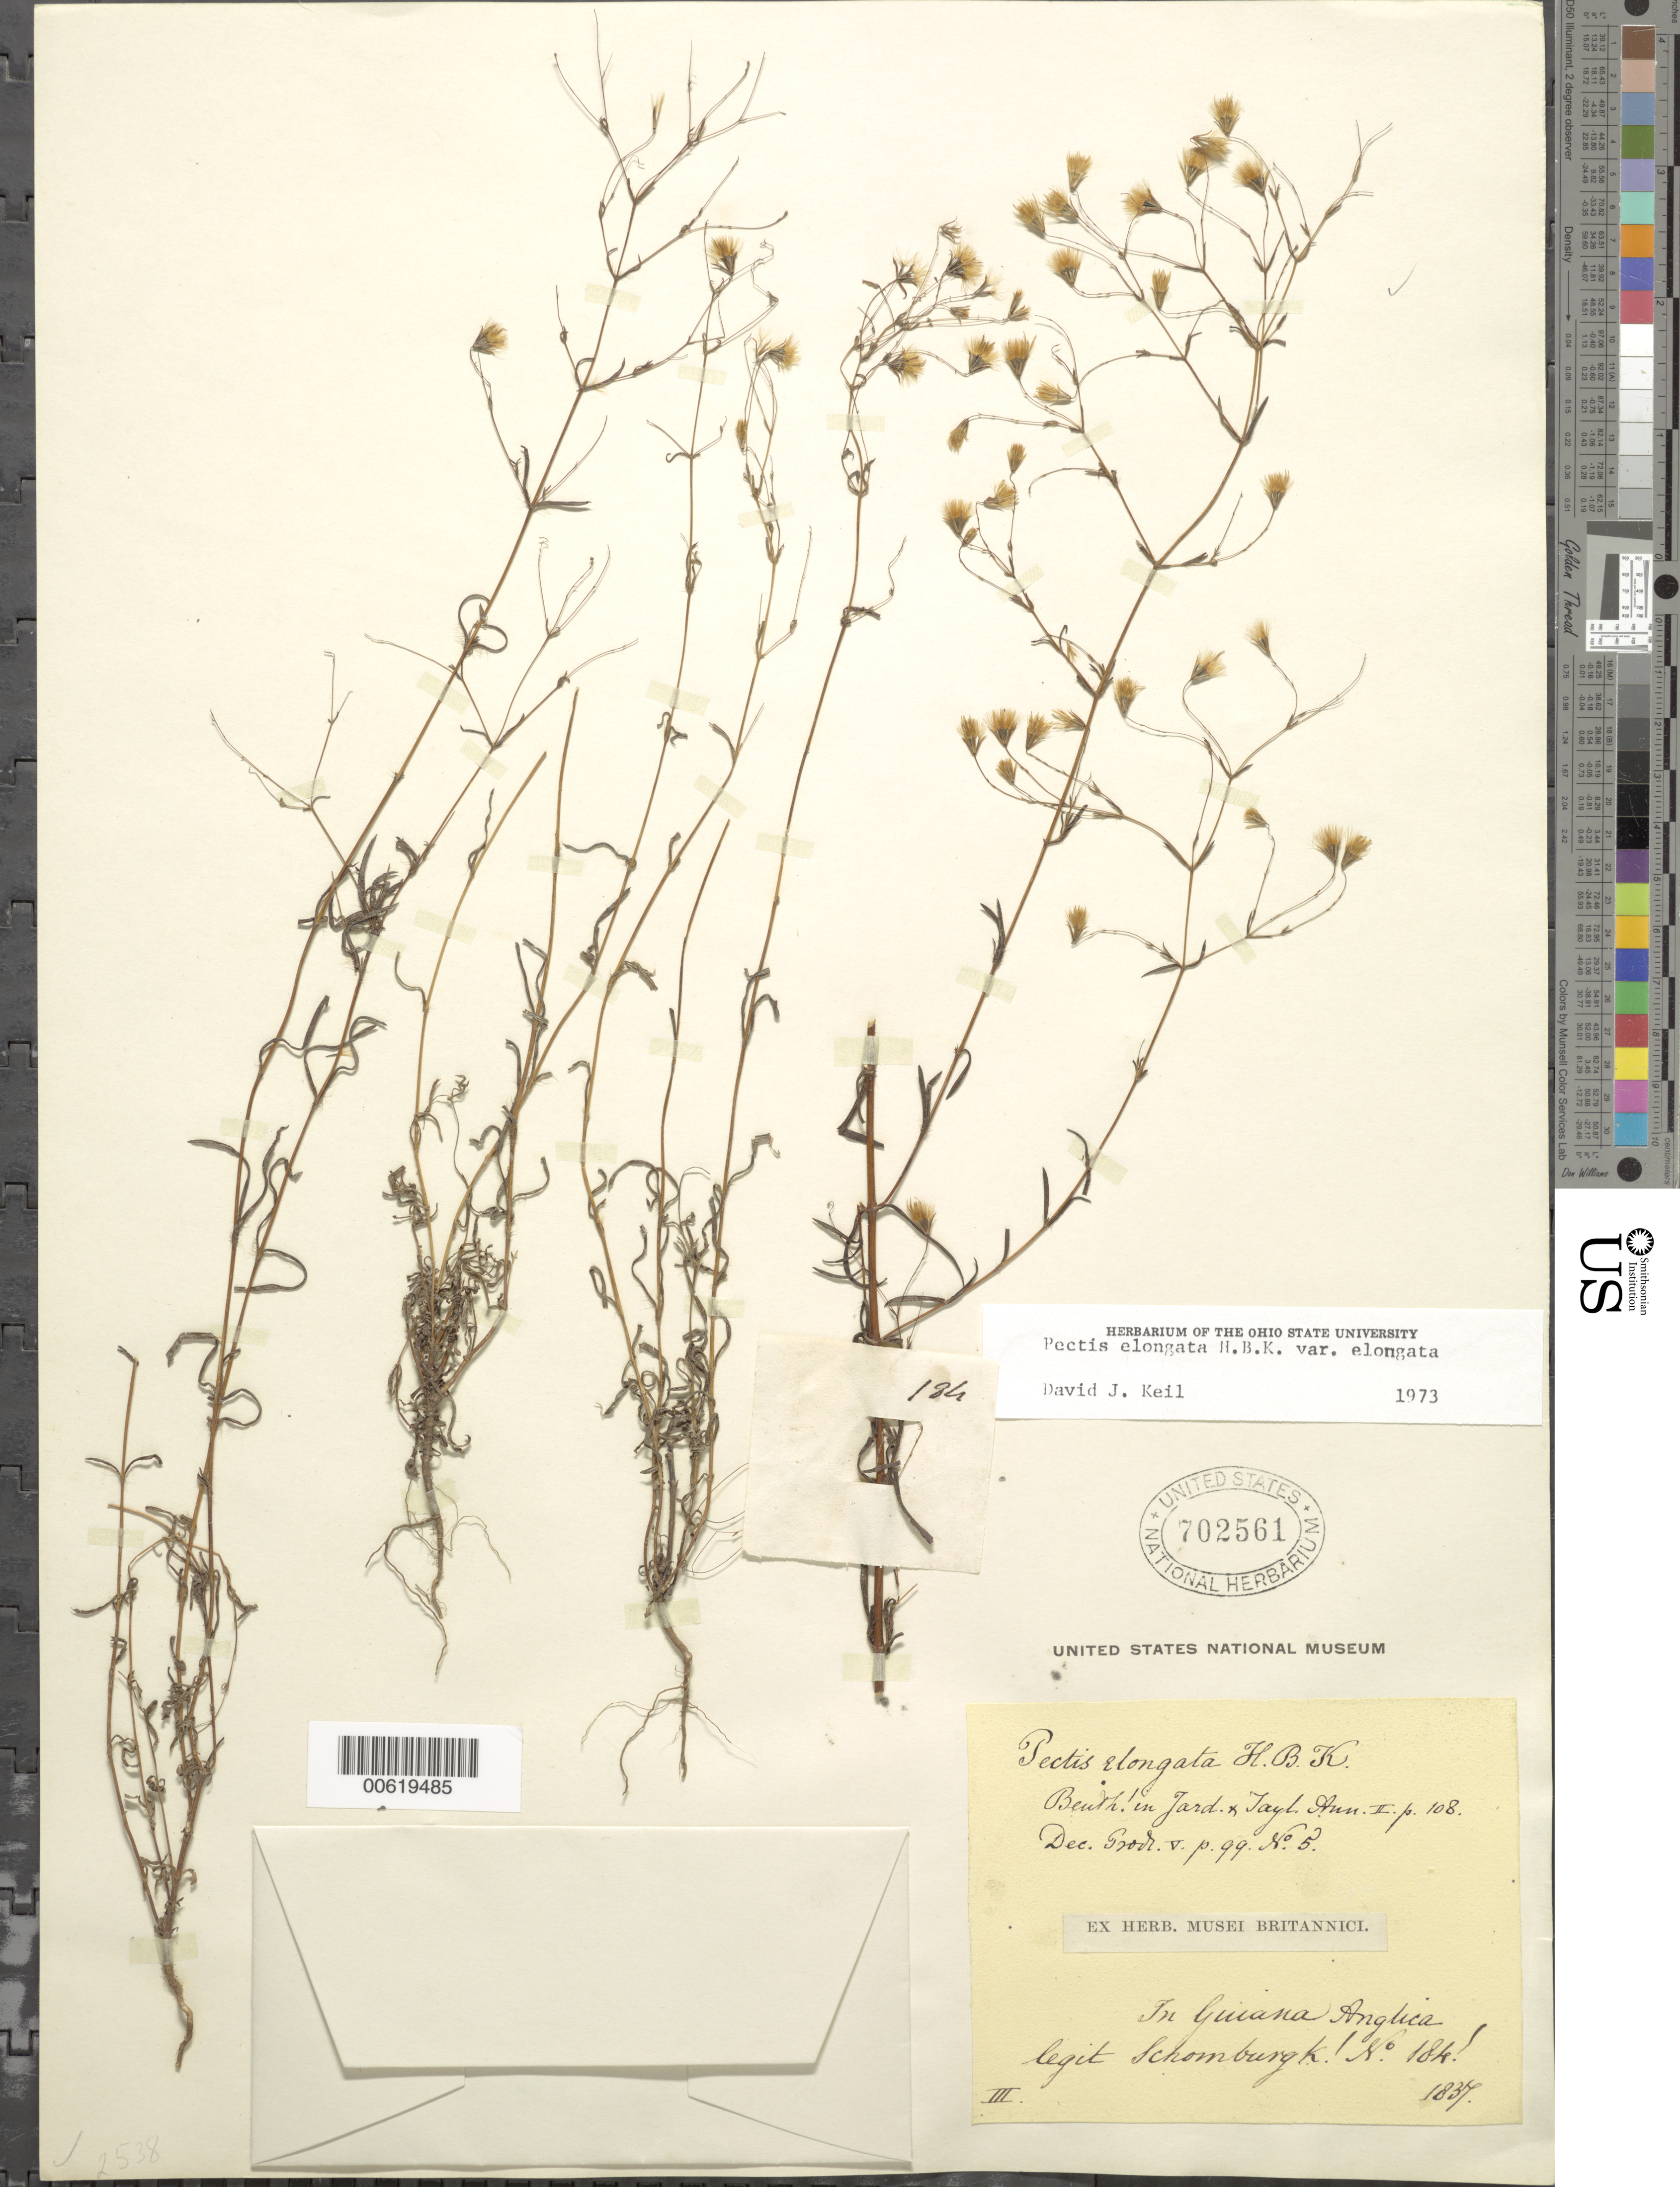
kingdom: Plantae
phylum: Tracheophyta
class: Magnoliopsida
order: Asterales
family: Asteraceae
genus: Pectis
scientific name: Pectis elongata var. elongata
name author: Kunth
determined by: Keil, D. J.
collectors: R. H. Schomburgk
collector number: I 184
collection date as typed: March 1837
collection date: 1837-03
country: Guyana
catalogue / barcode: US 702561